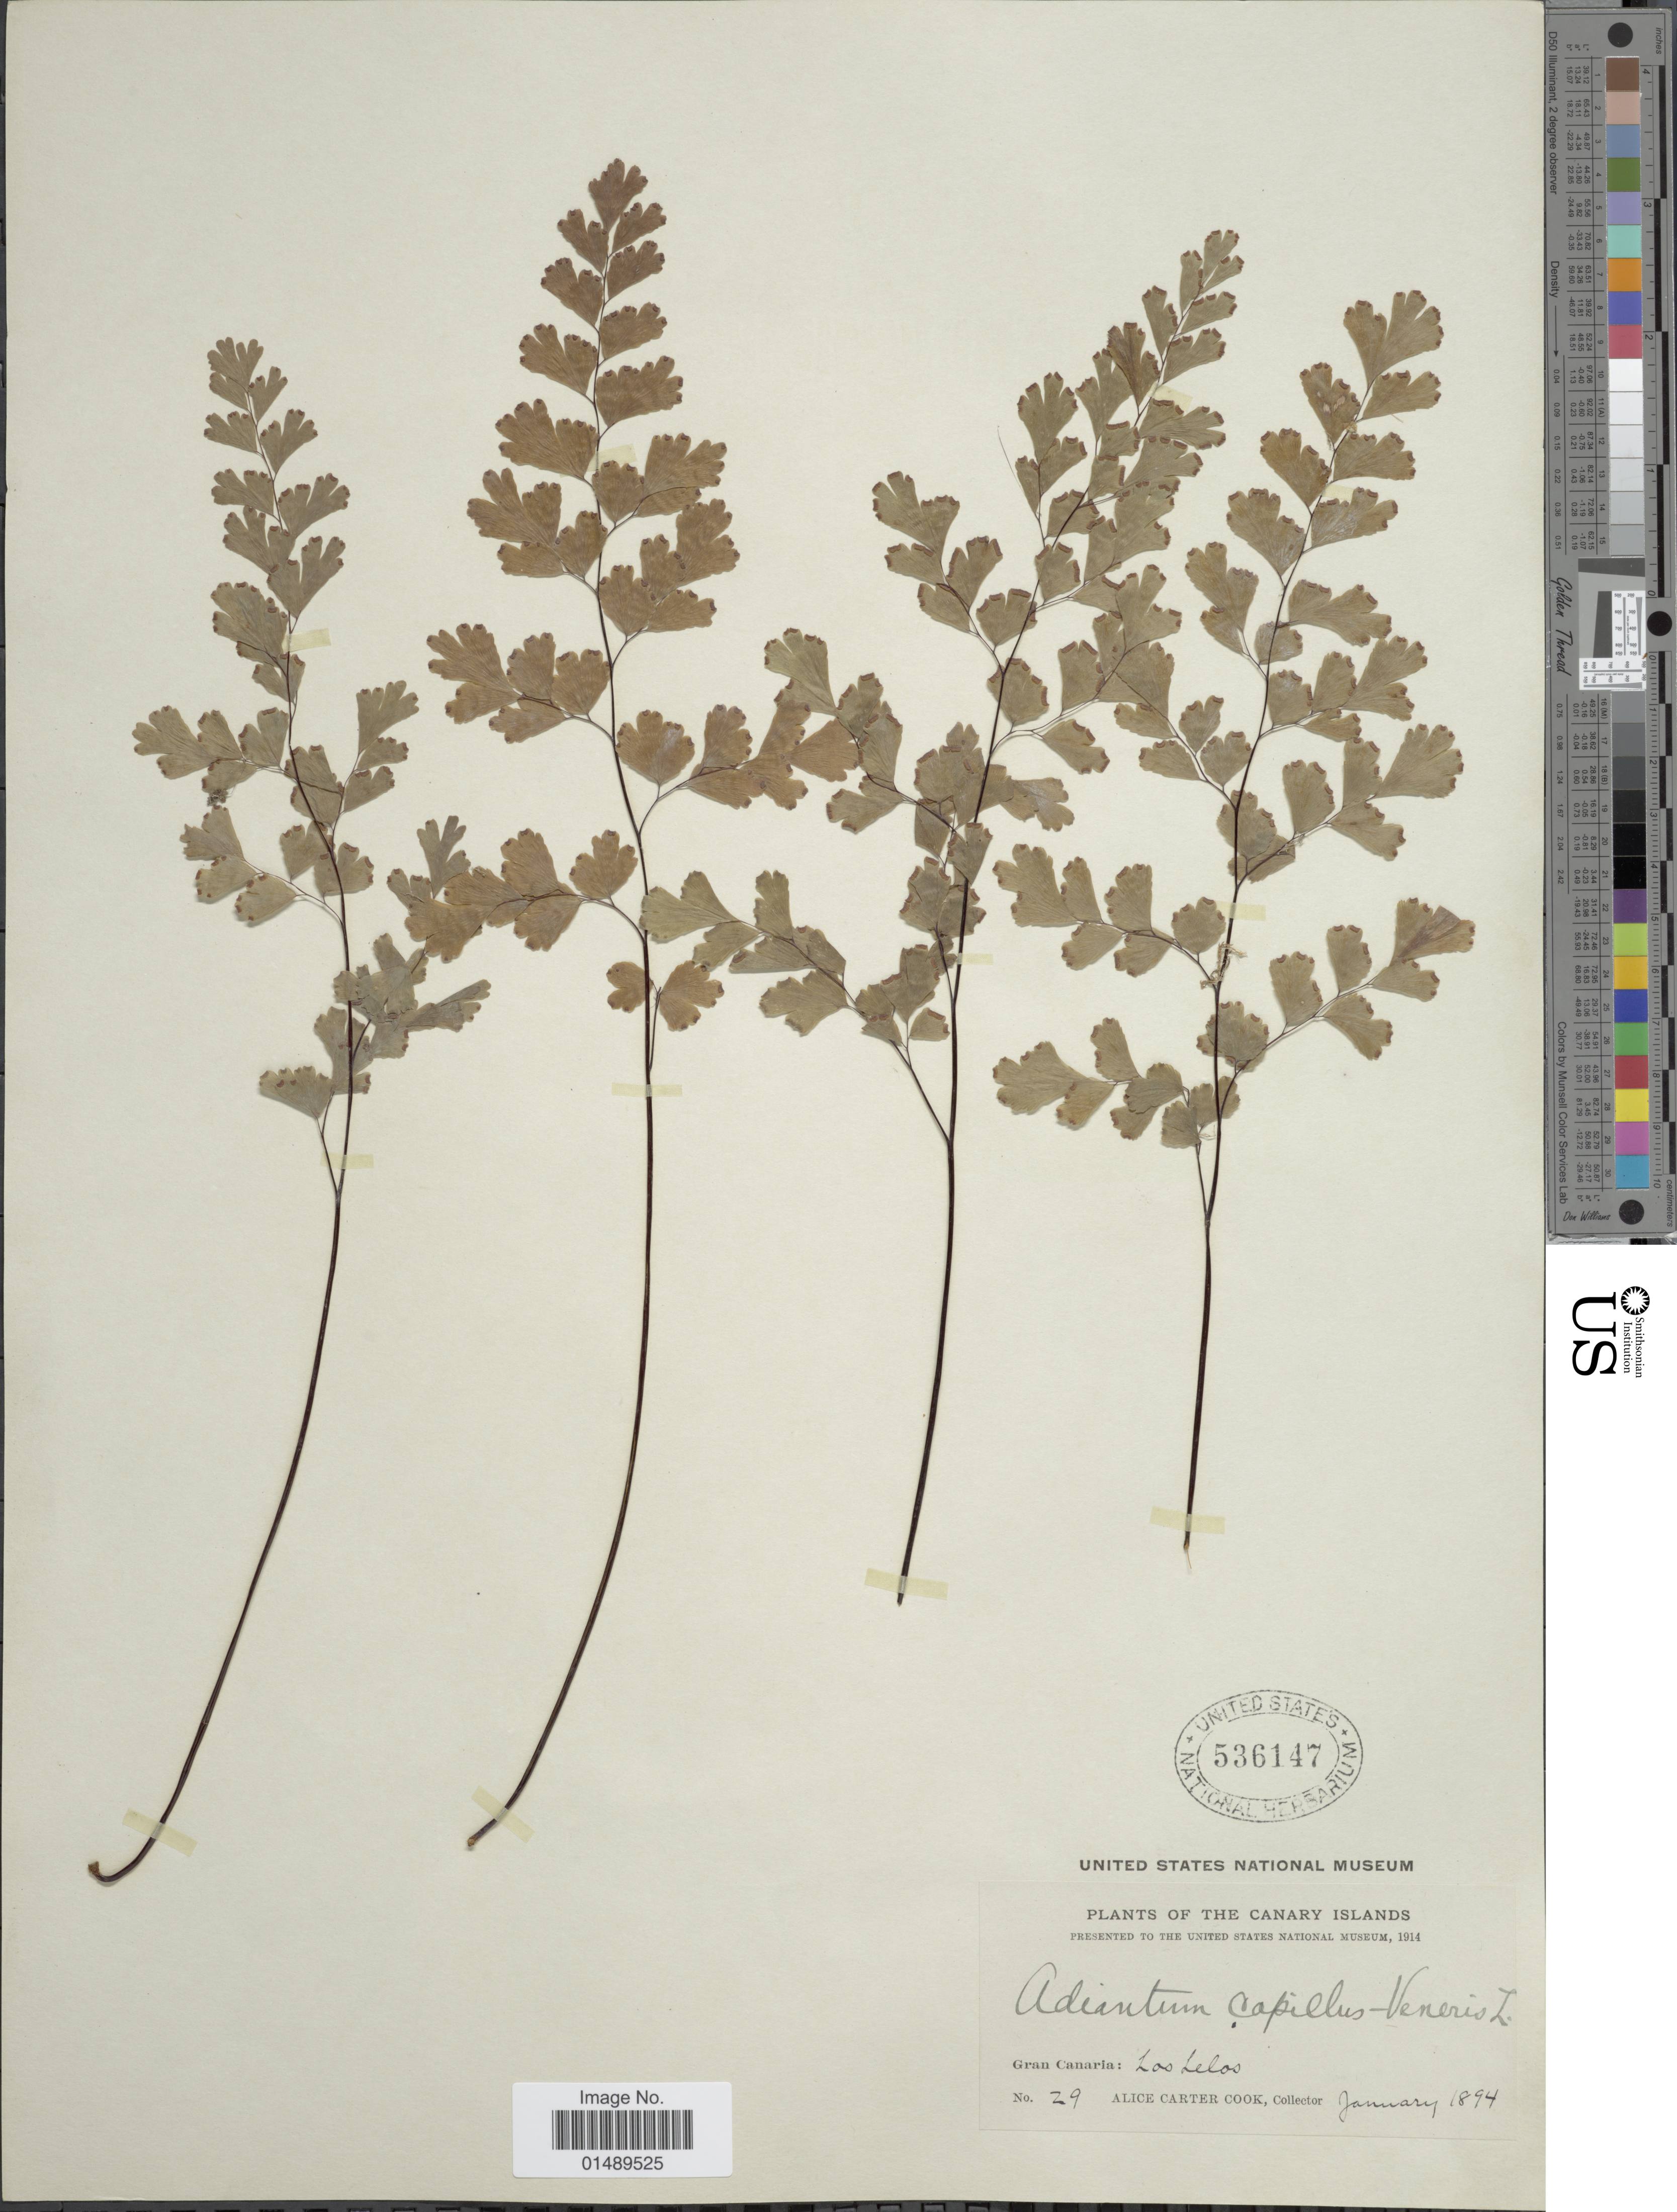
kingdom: Plantae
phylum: Tracheophyta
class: Polypodiopsida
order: Polypodiales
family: Pteridaceae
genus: Adiantum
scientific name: Adiantum capillus-veneris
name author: L.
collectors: Alice C. Cook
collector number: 29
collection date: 1894-01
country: Spain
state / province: Canarias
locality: Canary Islands, Gran Canaria; Los Lelos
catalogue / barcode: US 536147